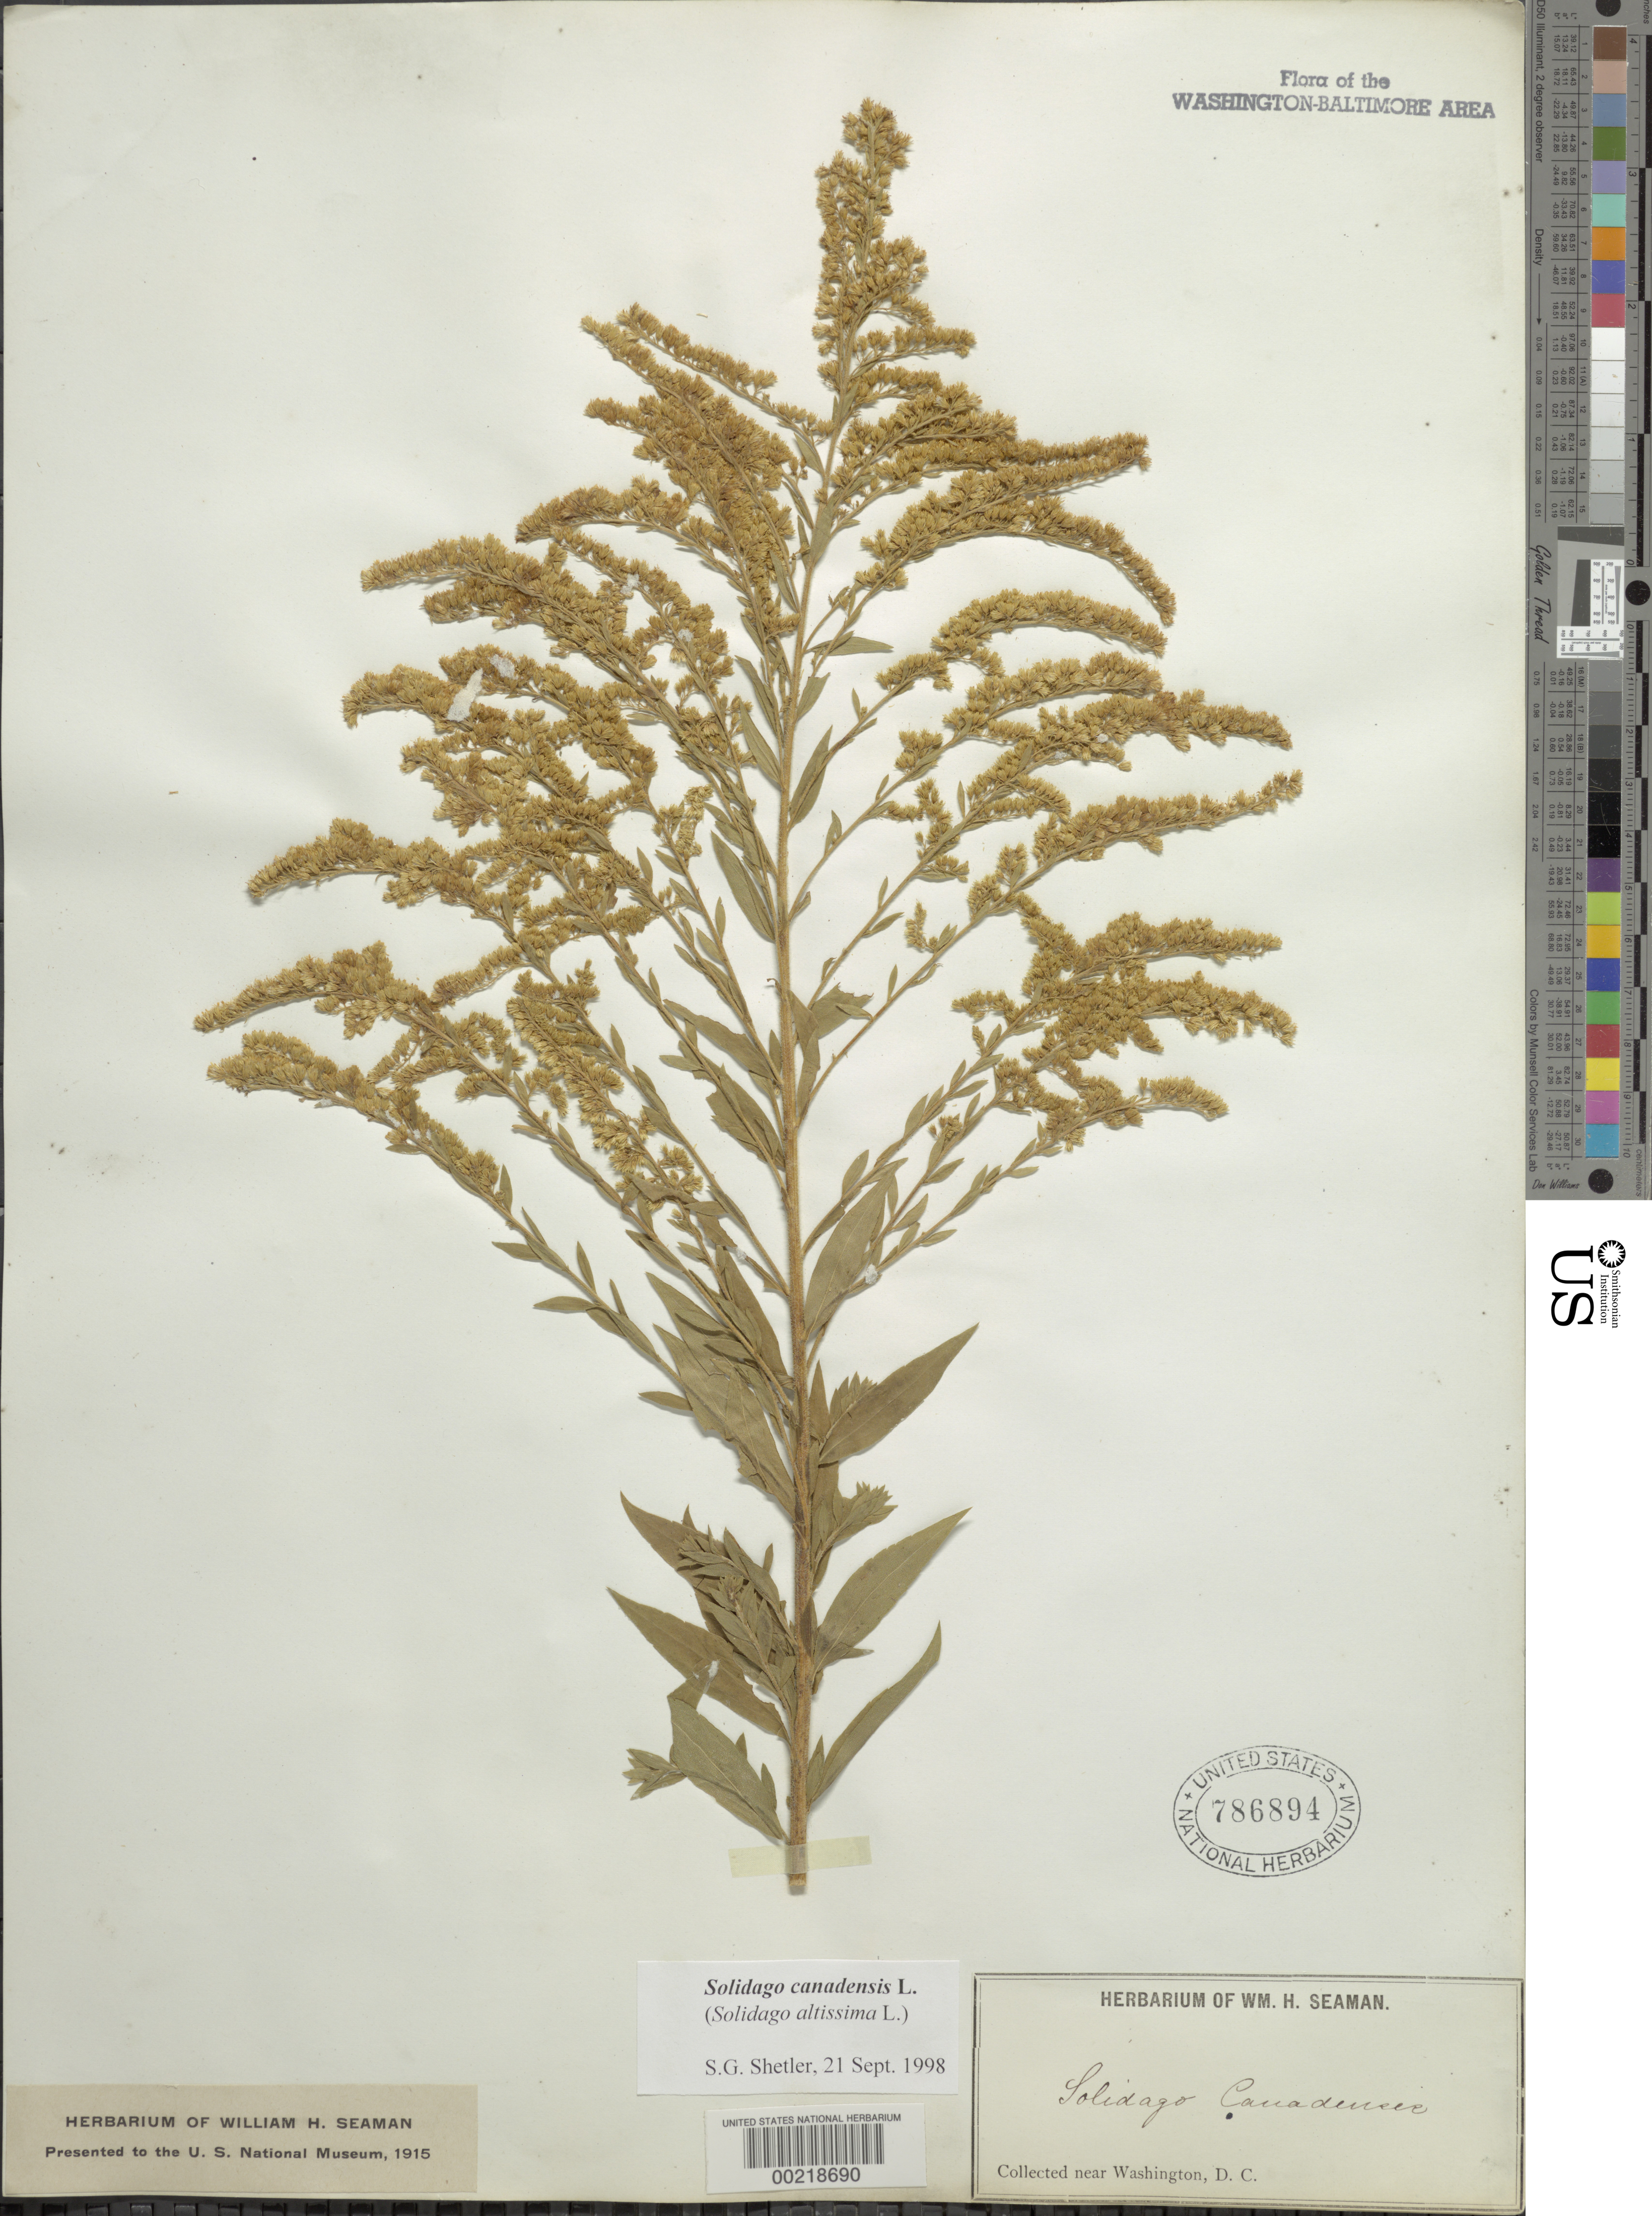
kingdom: Plantae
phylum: Tracheophyta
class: Magnoliopsida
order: Asterales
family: Asteraceae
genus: Solidago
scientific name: Solidago canadensis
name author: L.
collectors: W. Seaman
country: United States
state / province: District of Columbia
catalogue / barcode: US 786894